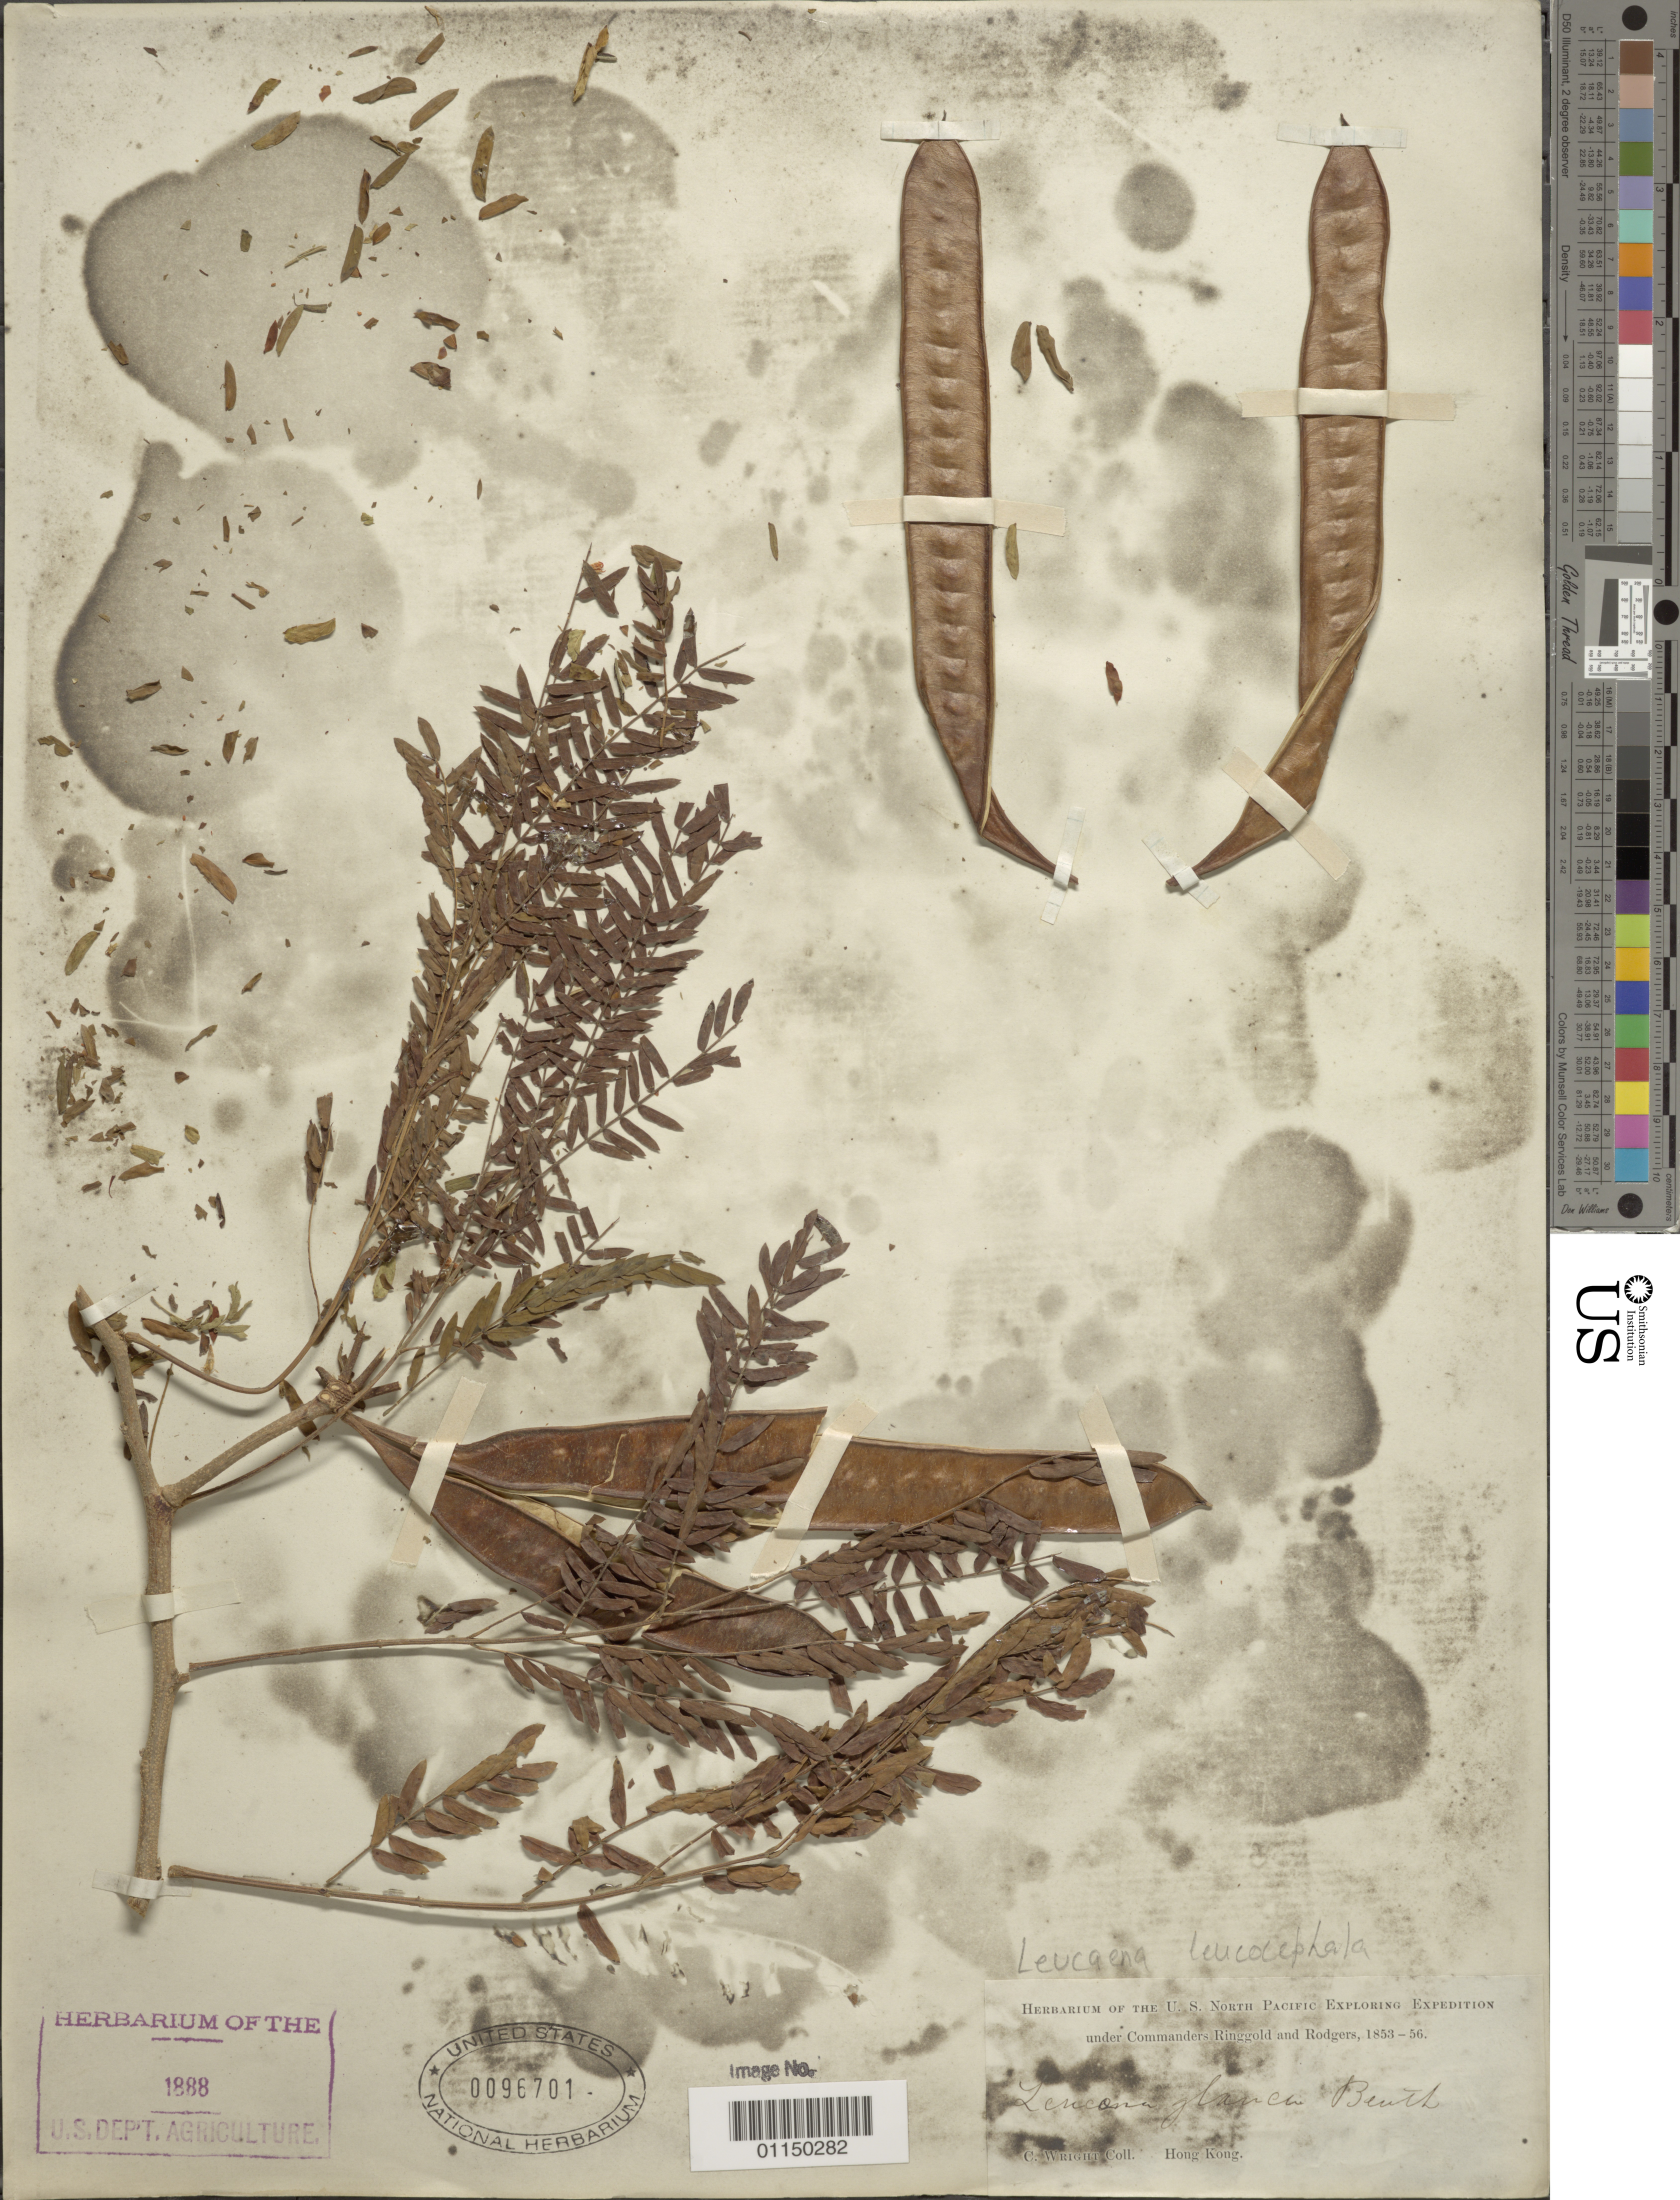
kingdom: Plantae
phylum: Tracheophyta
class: Magnoliopsida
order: Fabales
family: Fabaceae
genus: Leucaena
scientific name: Leucaena leucocephala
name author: (Lam.) de Wit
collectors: C. Wright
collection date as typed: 1853 to -- -- 1856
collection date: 1853/1856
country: China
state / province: Hong Kong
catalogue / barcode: US 96701